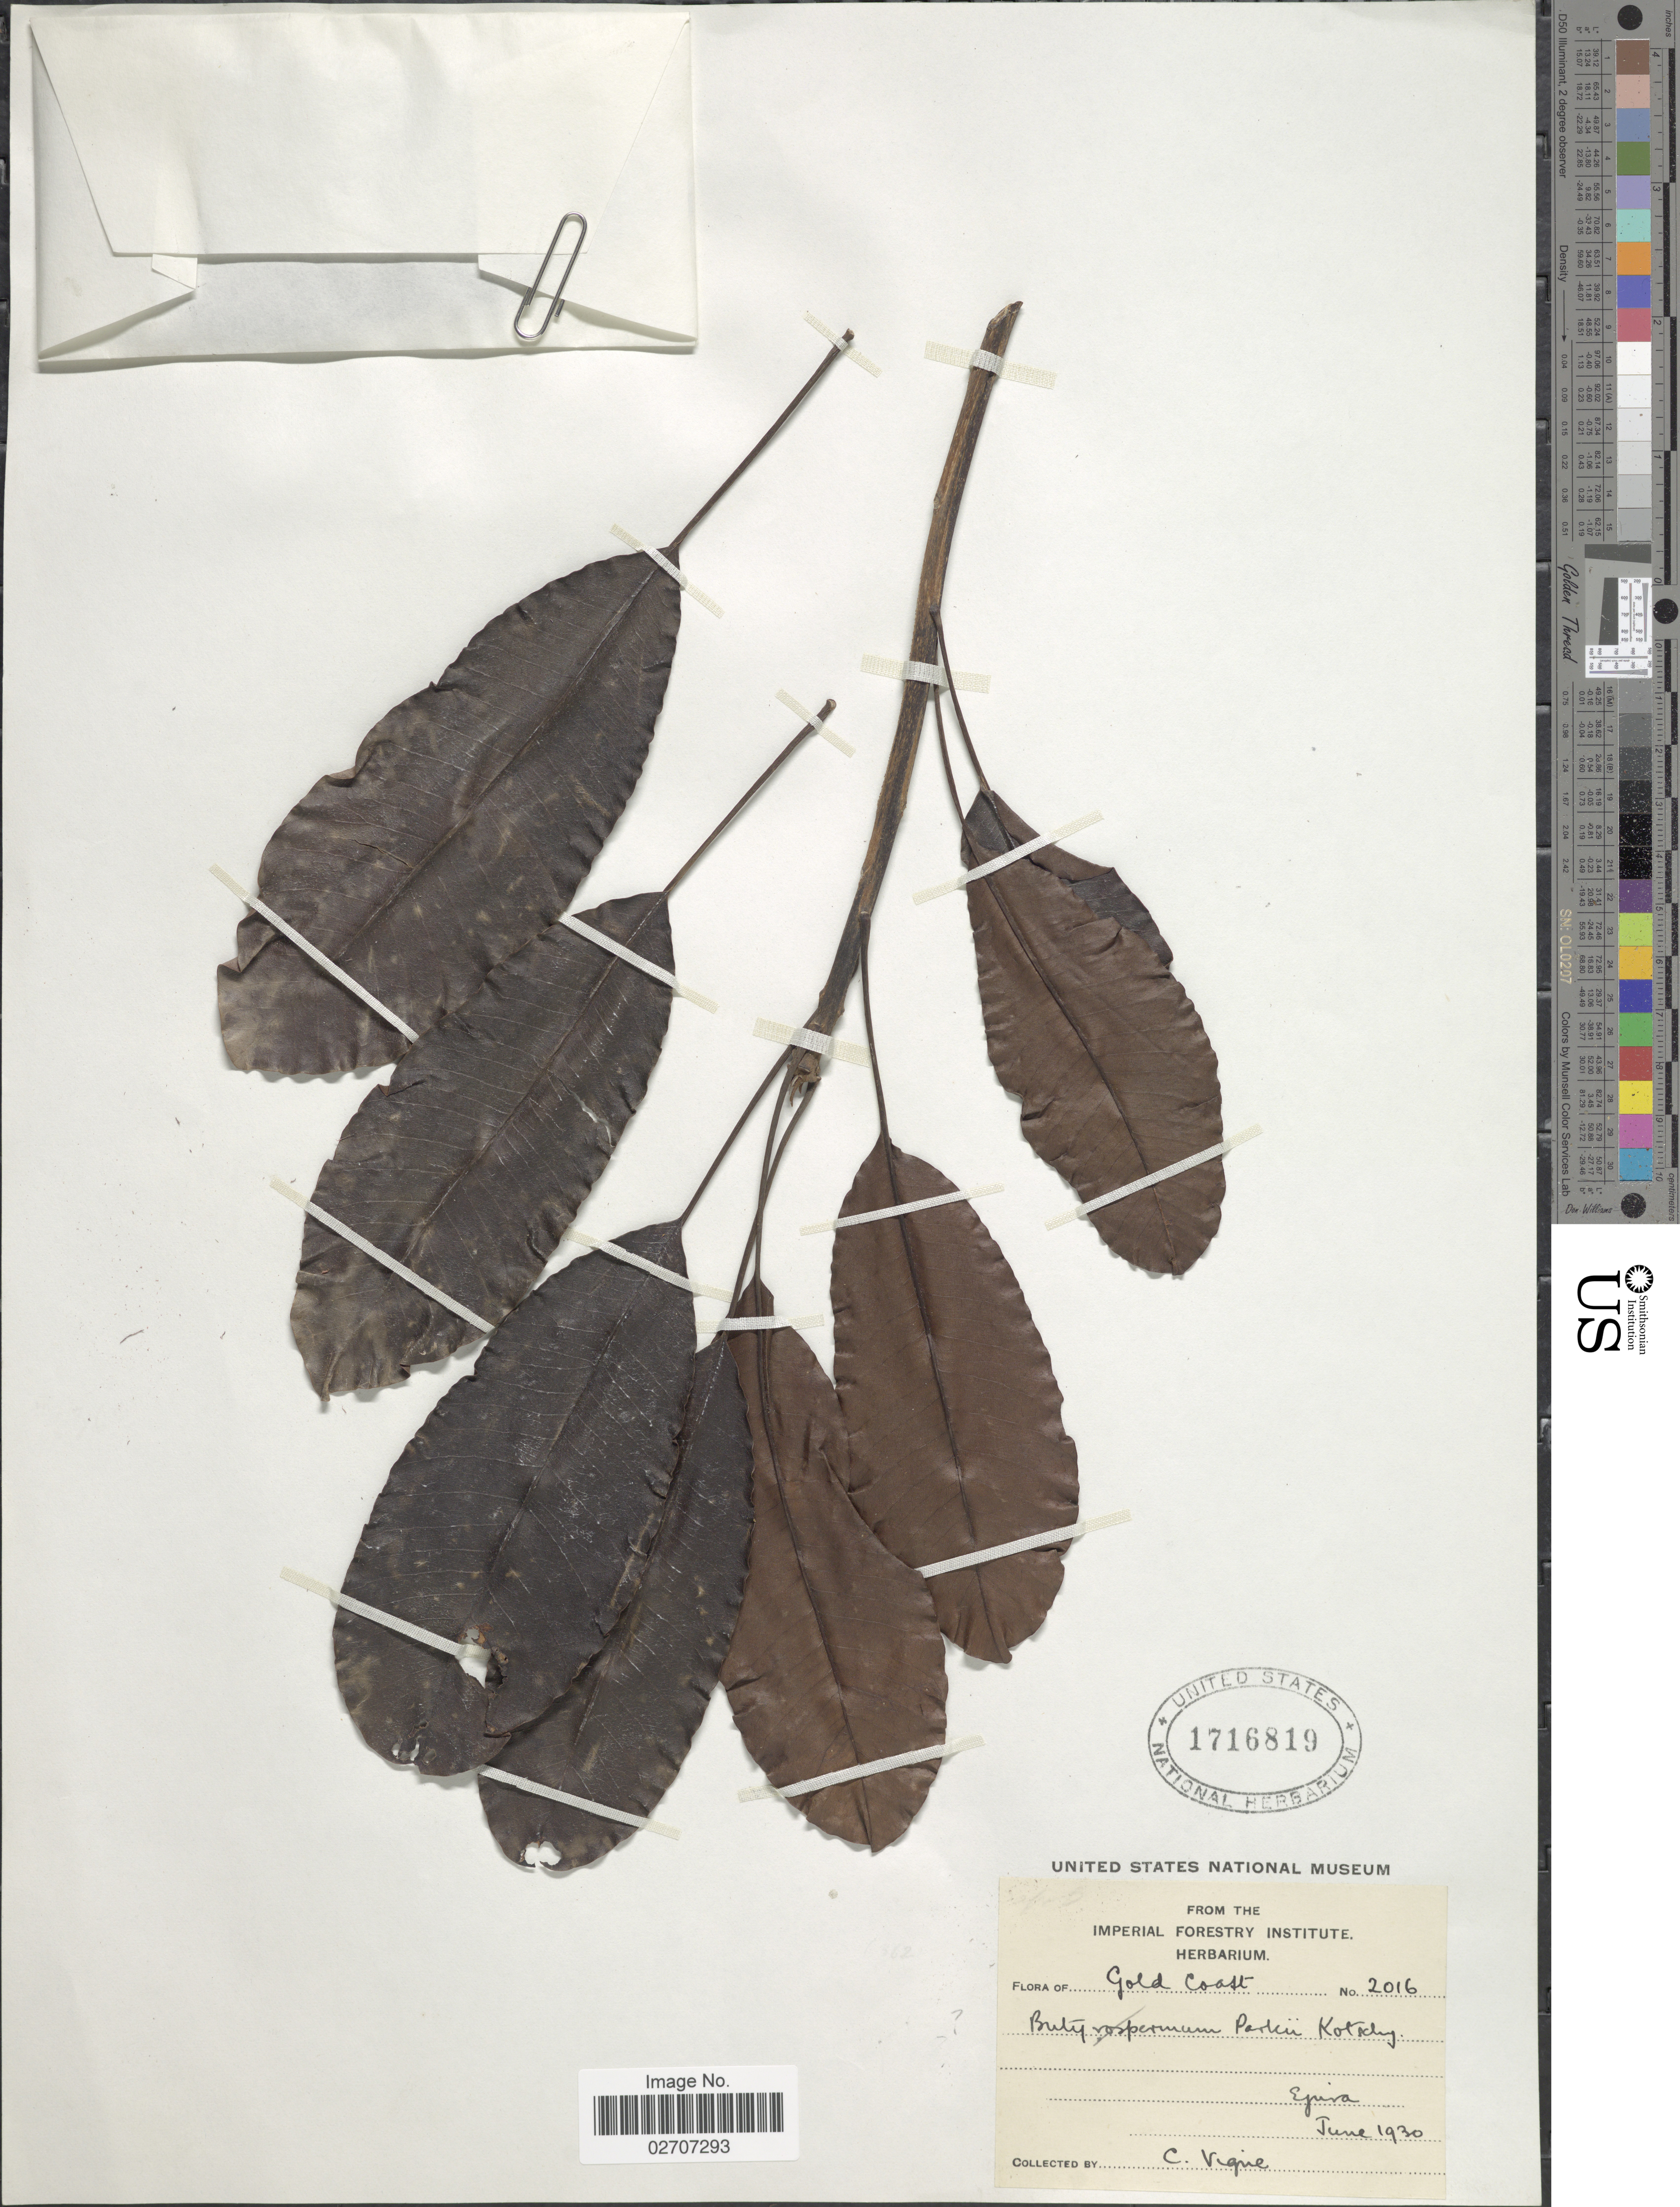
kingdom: Plantae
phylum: Tracheophyta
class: Magnoliopsida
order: Ericales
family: Sapotaceae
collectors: C. Vigne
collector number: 2016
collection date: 1930-06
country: Ghana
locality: Gold Coast. Ejura.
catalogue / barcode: US 1716819